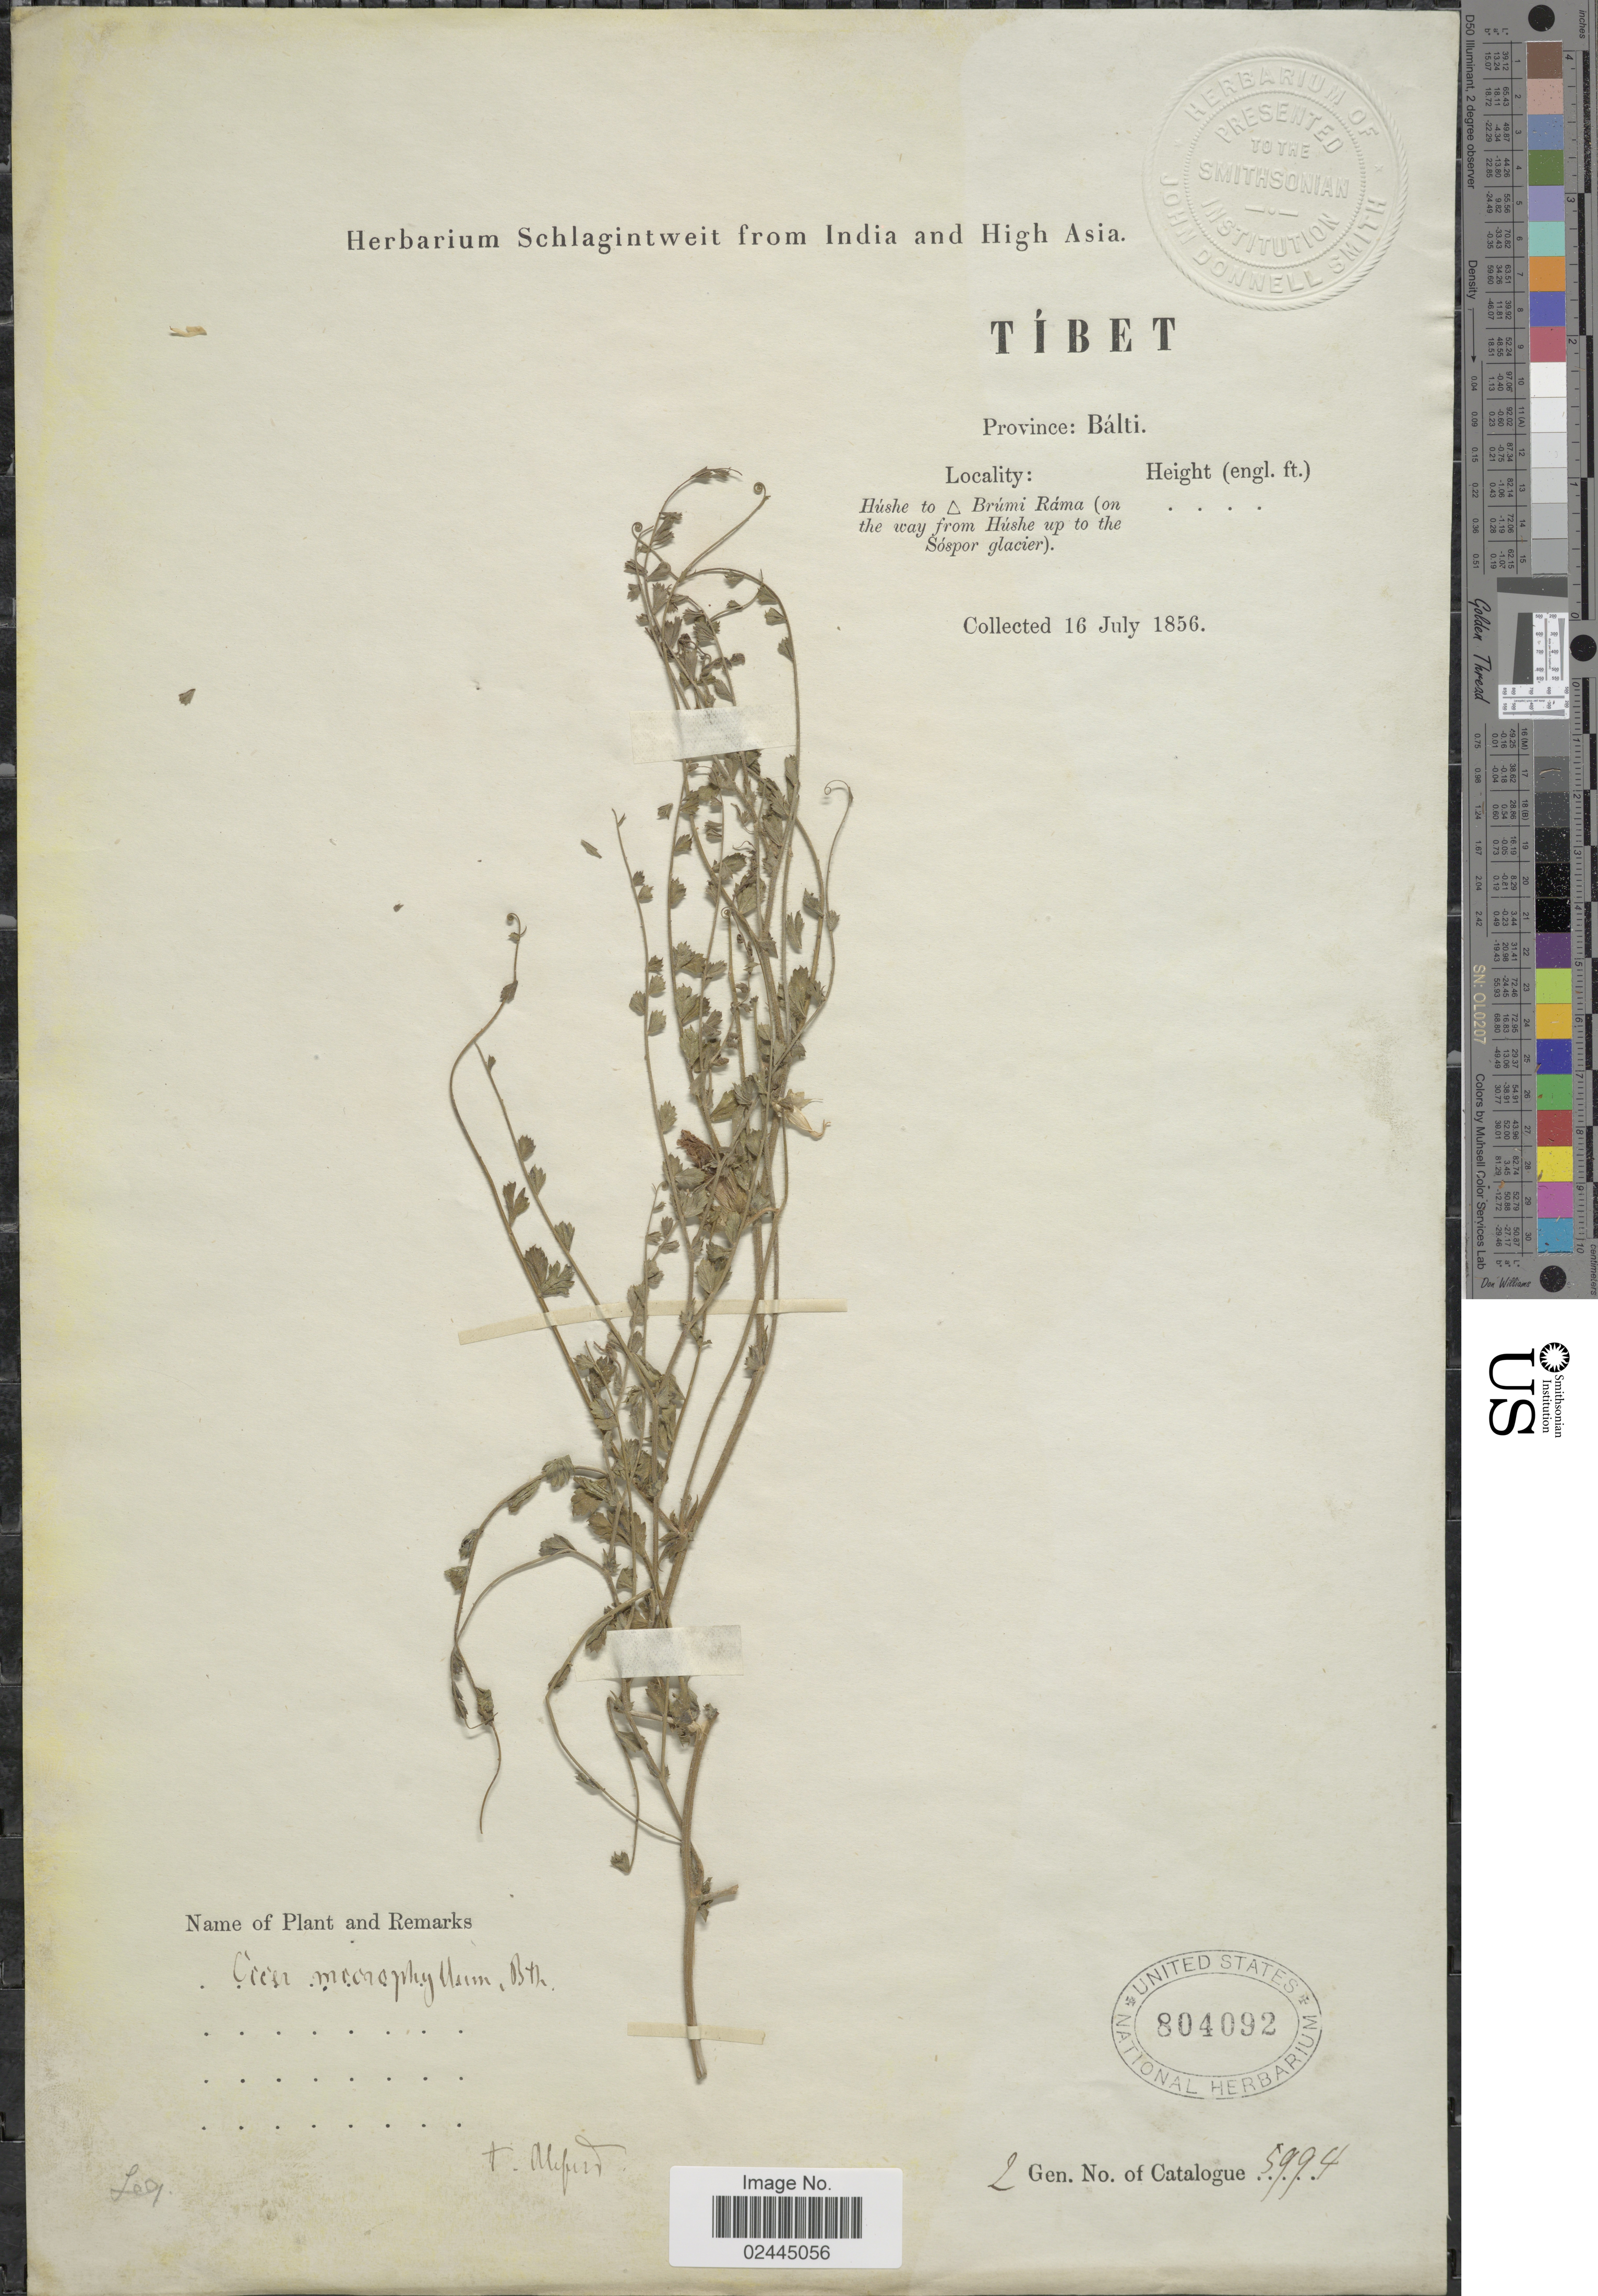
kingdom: Plantae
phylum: Tracheophyta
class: Magnoliopsida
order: Fabales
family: Fabaceae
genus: Cicer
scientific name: Cicer microphyllum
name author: Benth.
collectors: ex herb. Schlagintweit from India and High Asia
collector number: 5994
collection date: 1856-07-16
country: China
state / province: Xizang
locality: Province: Bali, Hushe to Brumi Rama (on the way from Hushe up to the Sospor glacier).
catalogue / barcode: US 804092